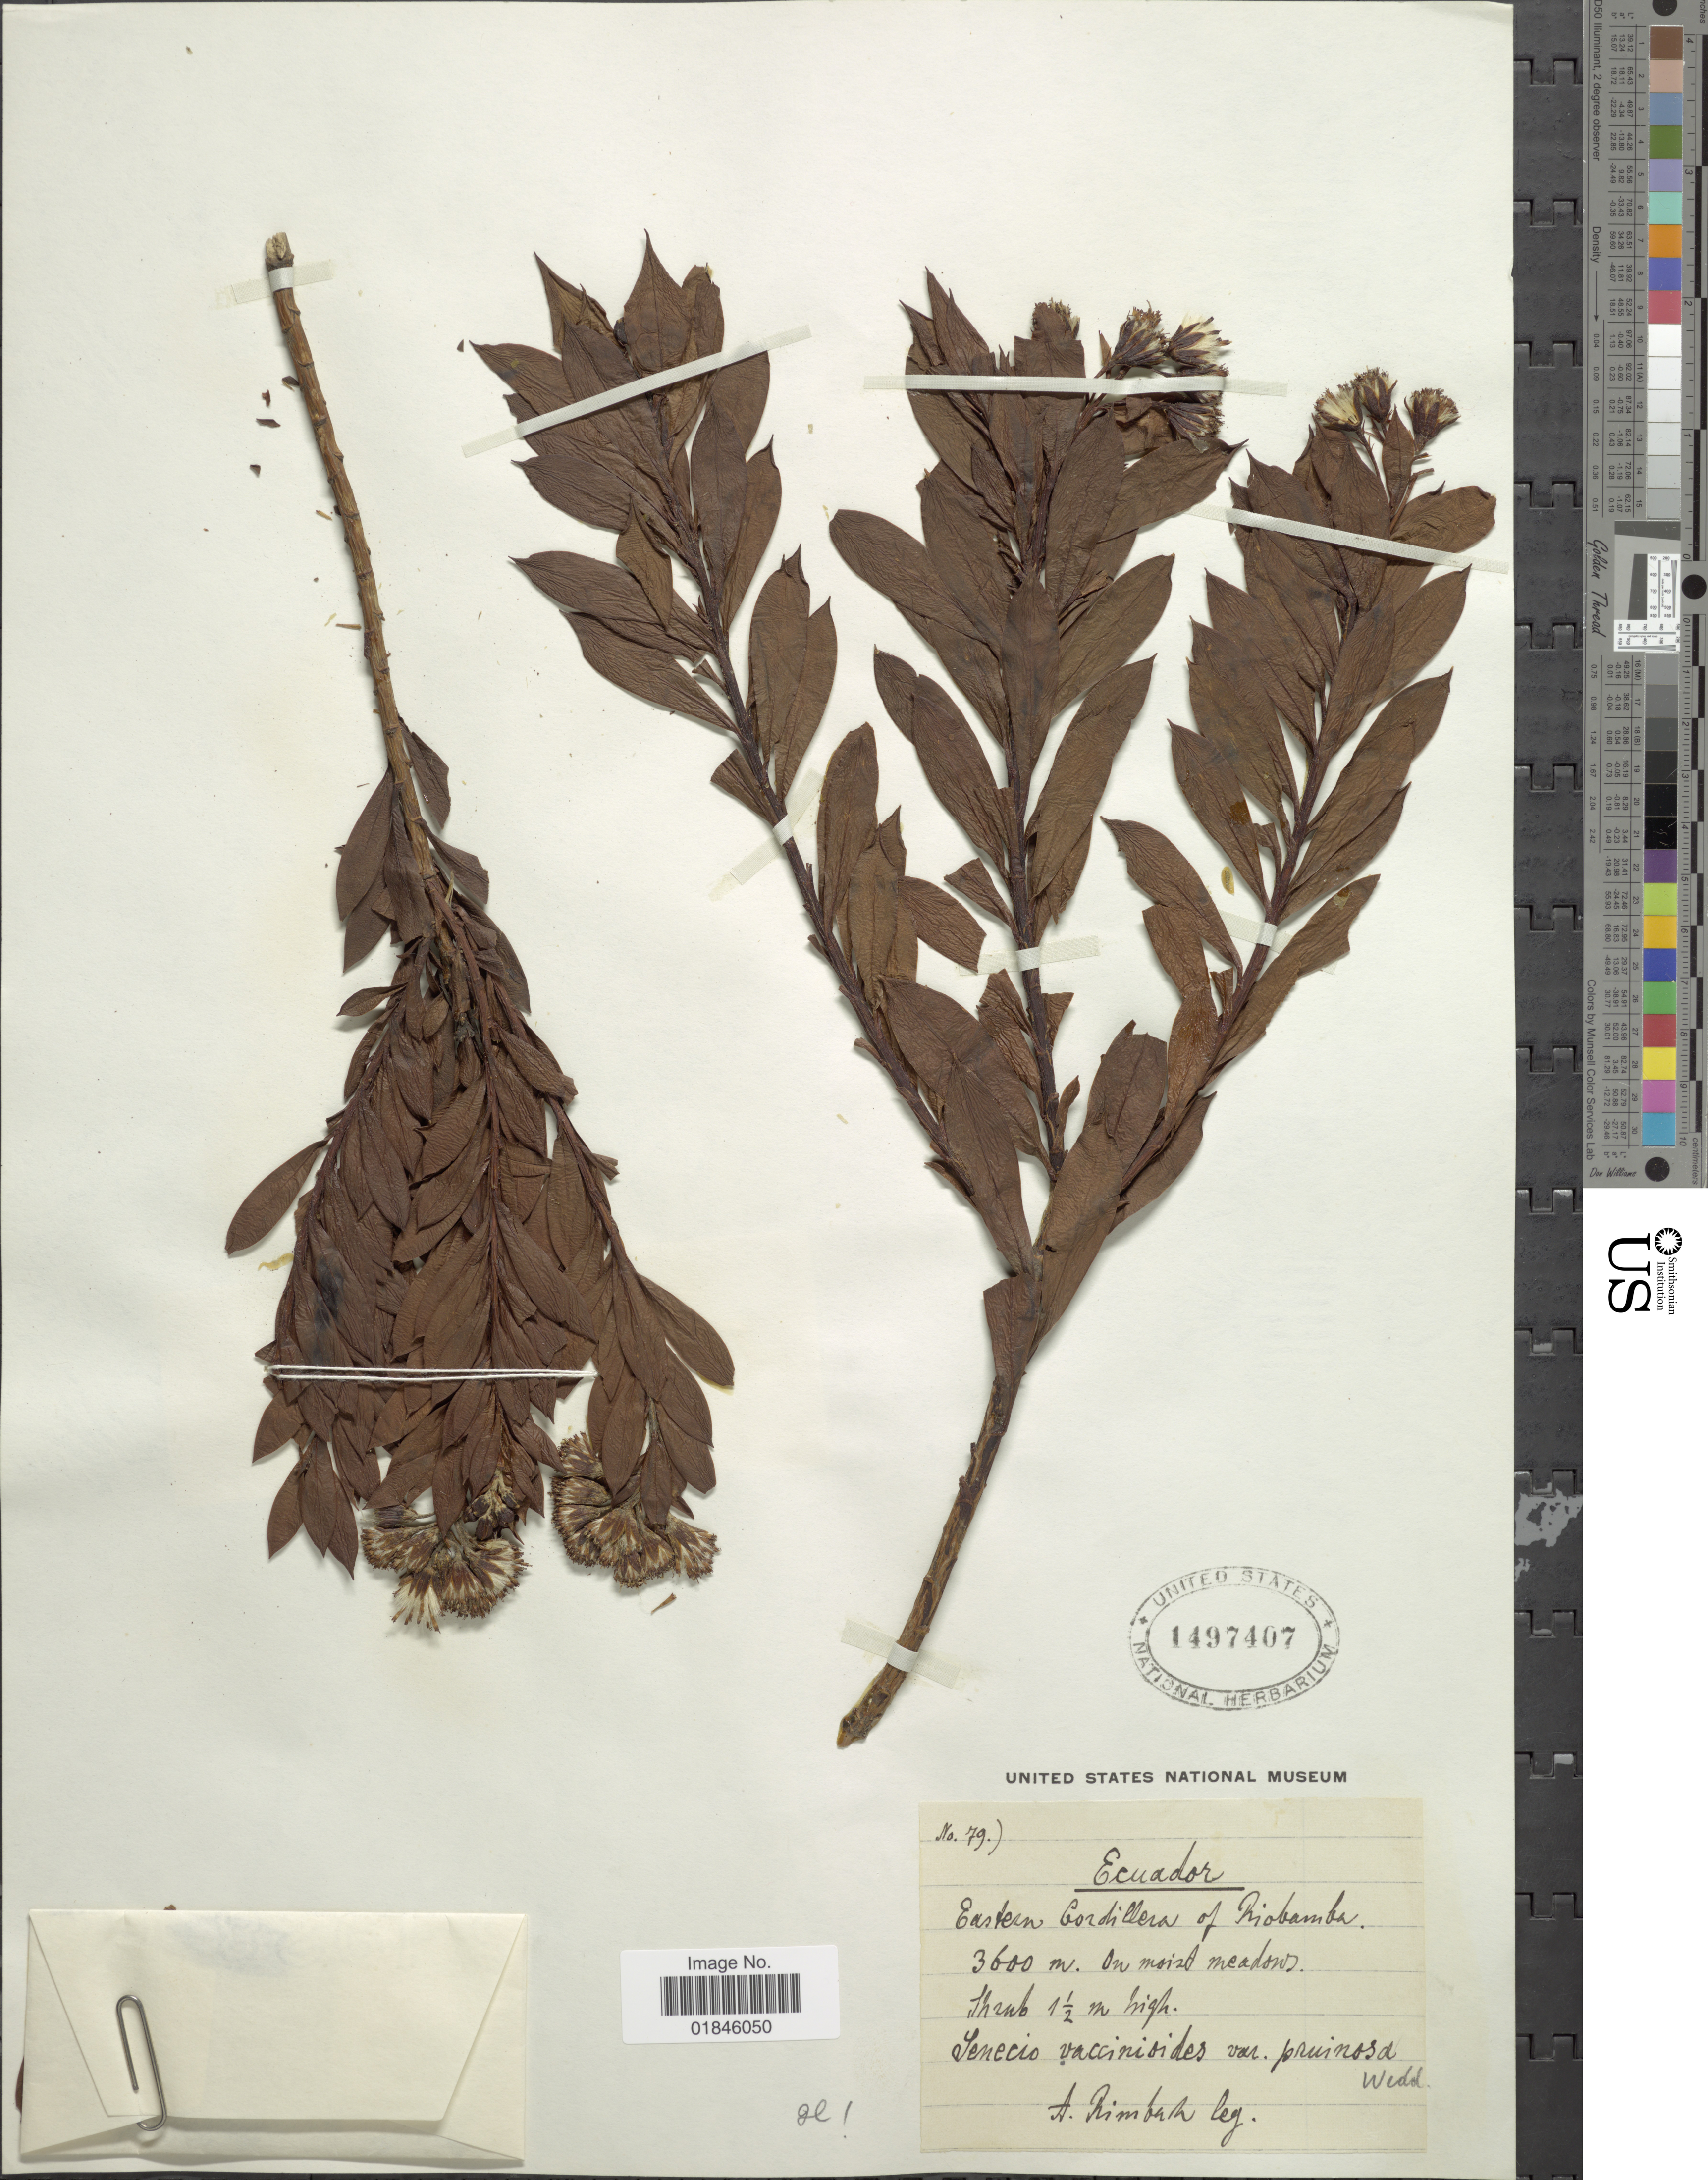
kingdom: Plantae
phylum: Tracheophyta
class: Magnoliopsida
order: Asterales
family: Asteraceae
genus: Pentacalia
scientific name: Pentacalia vaccinioides var. pruinosus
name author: Wedd.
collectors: A. Rimbach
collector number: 79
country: Ecuador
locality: Eastern Cordillera of Riiobamba.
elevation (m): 3600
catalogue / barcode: US 1497407